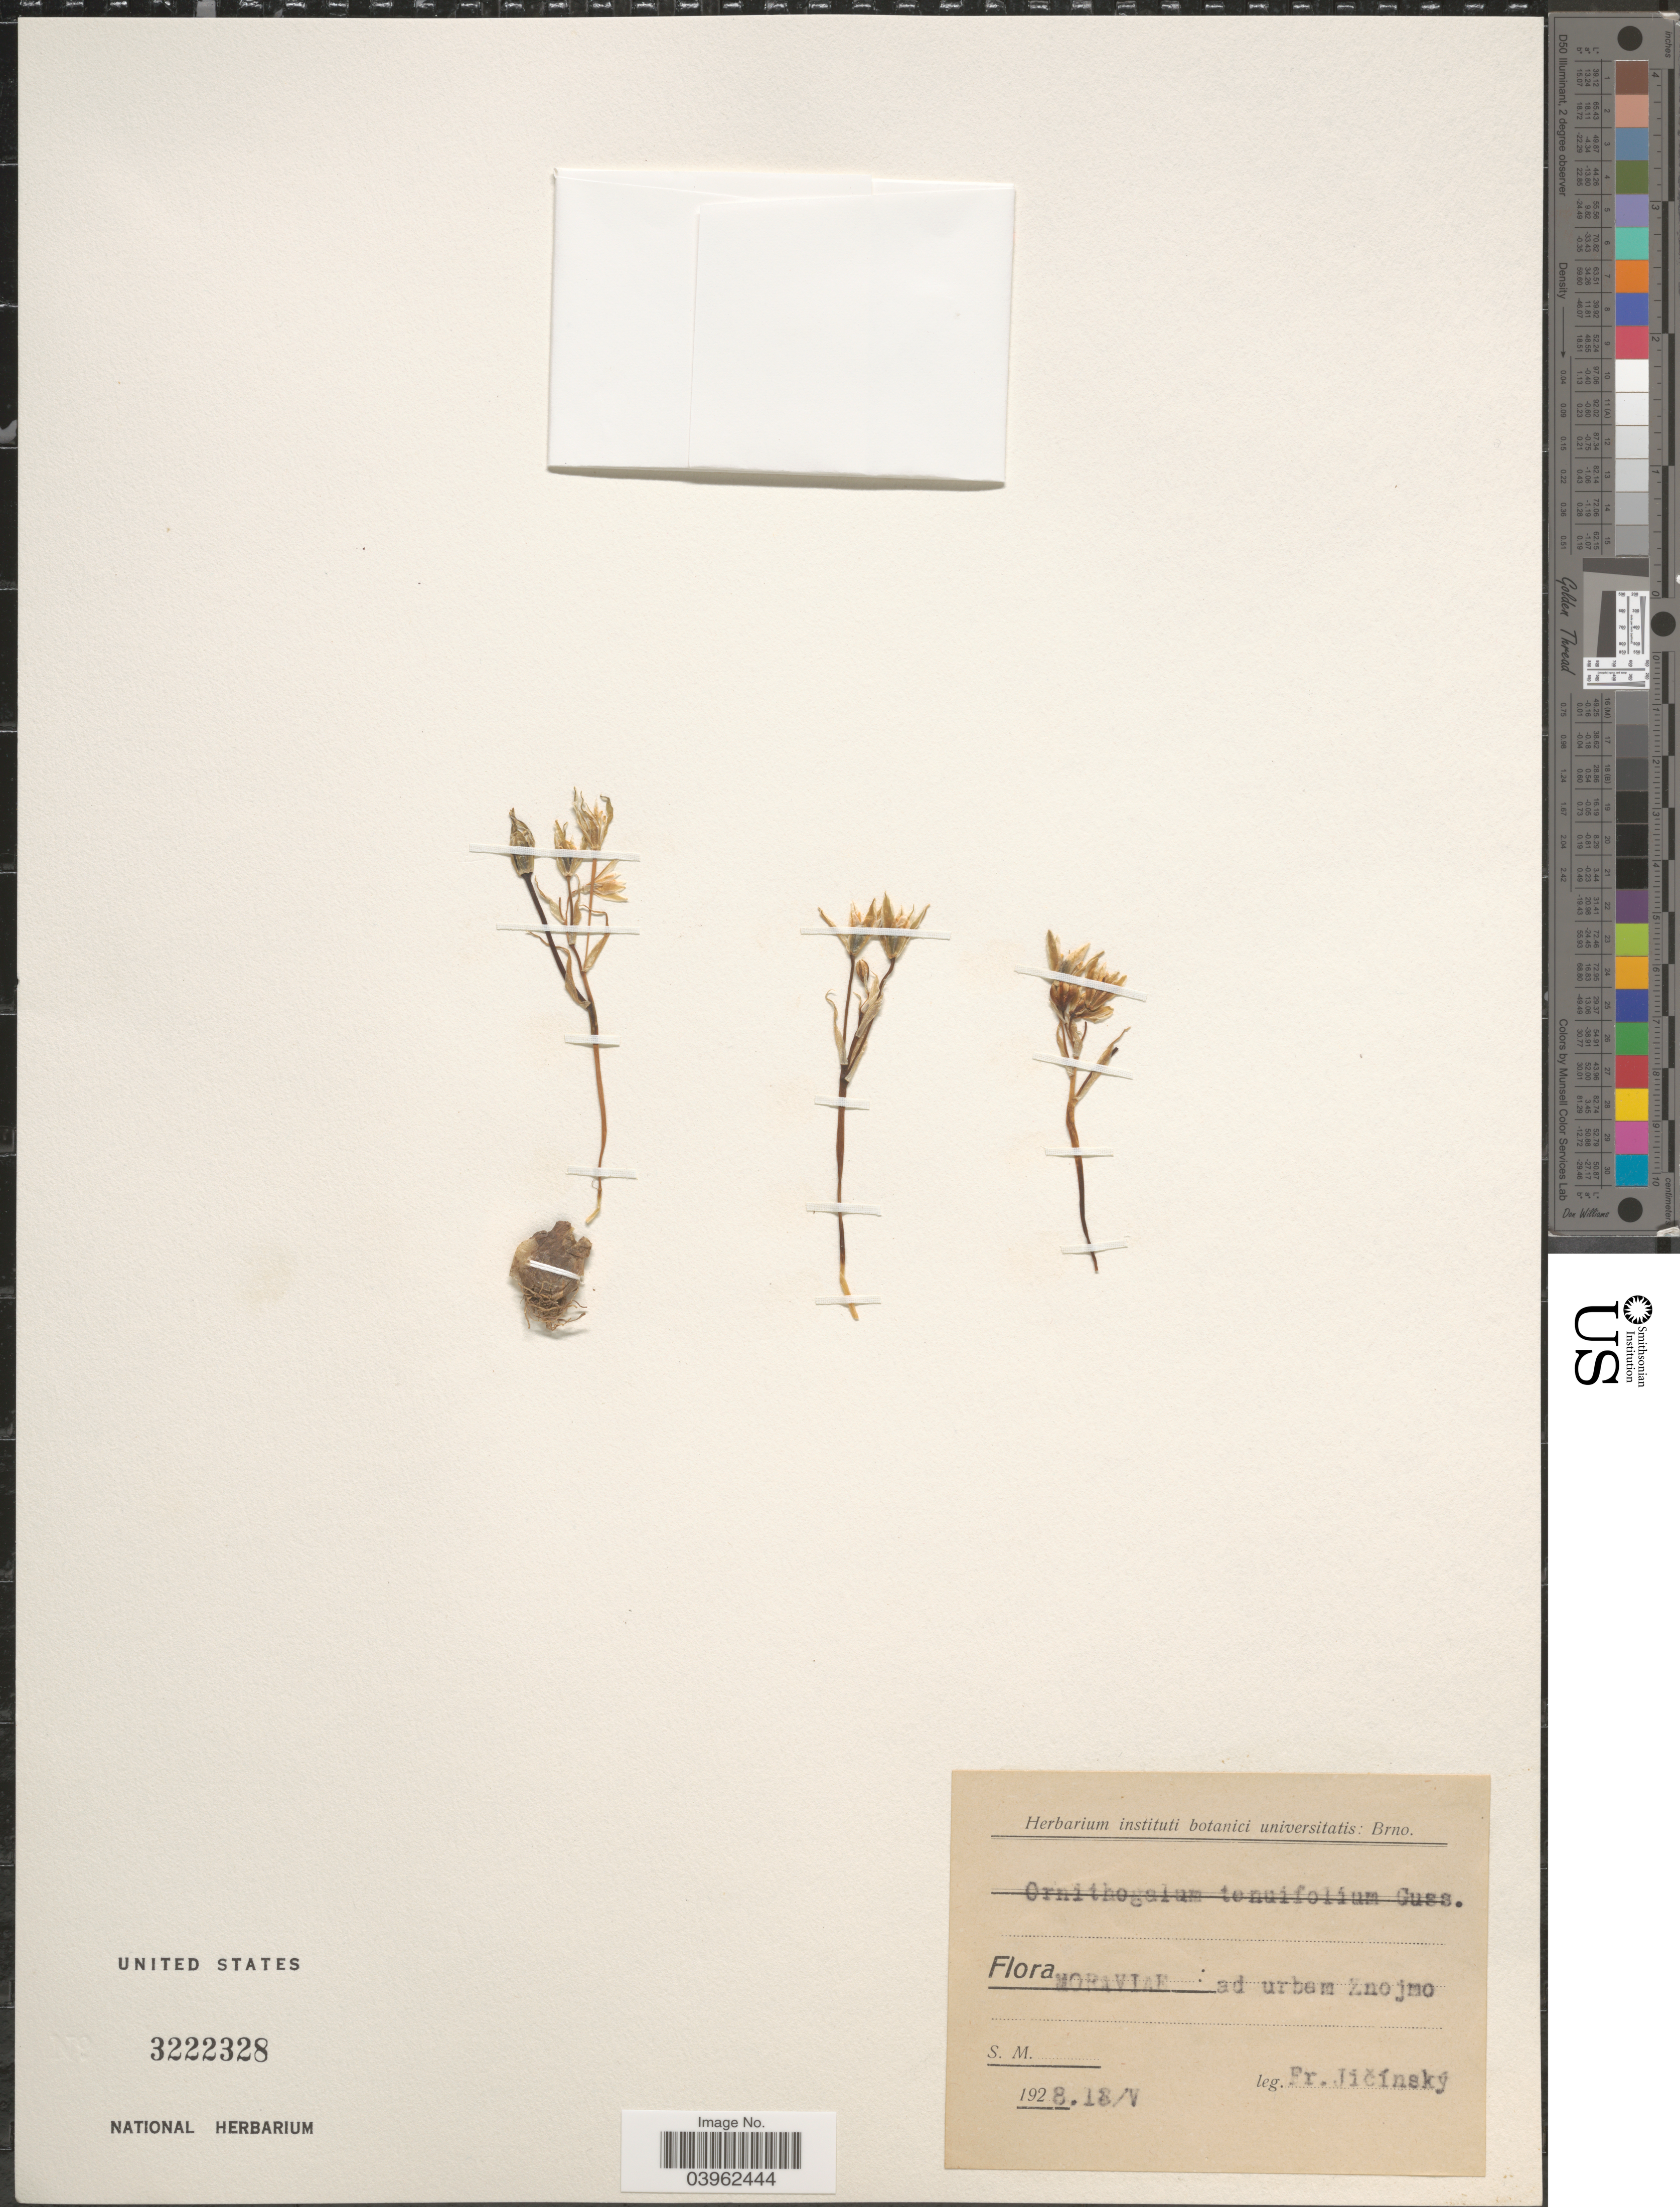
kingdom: Plantae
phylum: Tracheophyta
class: Liliopsida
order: Asparagales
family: Asparagaceae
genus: Ornithogalum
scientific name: Ornithogalum tenuifolium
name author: F. Delaroche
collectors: F. Jicinsky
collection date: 1928-05-18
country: Czechia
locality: Moraviae: ad urbem Znojmo.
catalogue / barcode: US 3222328